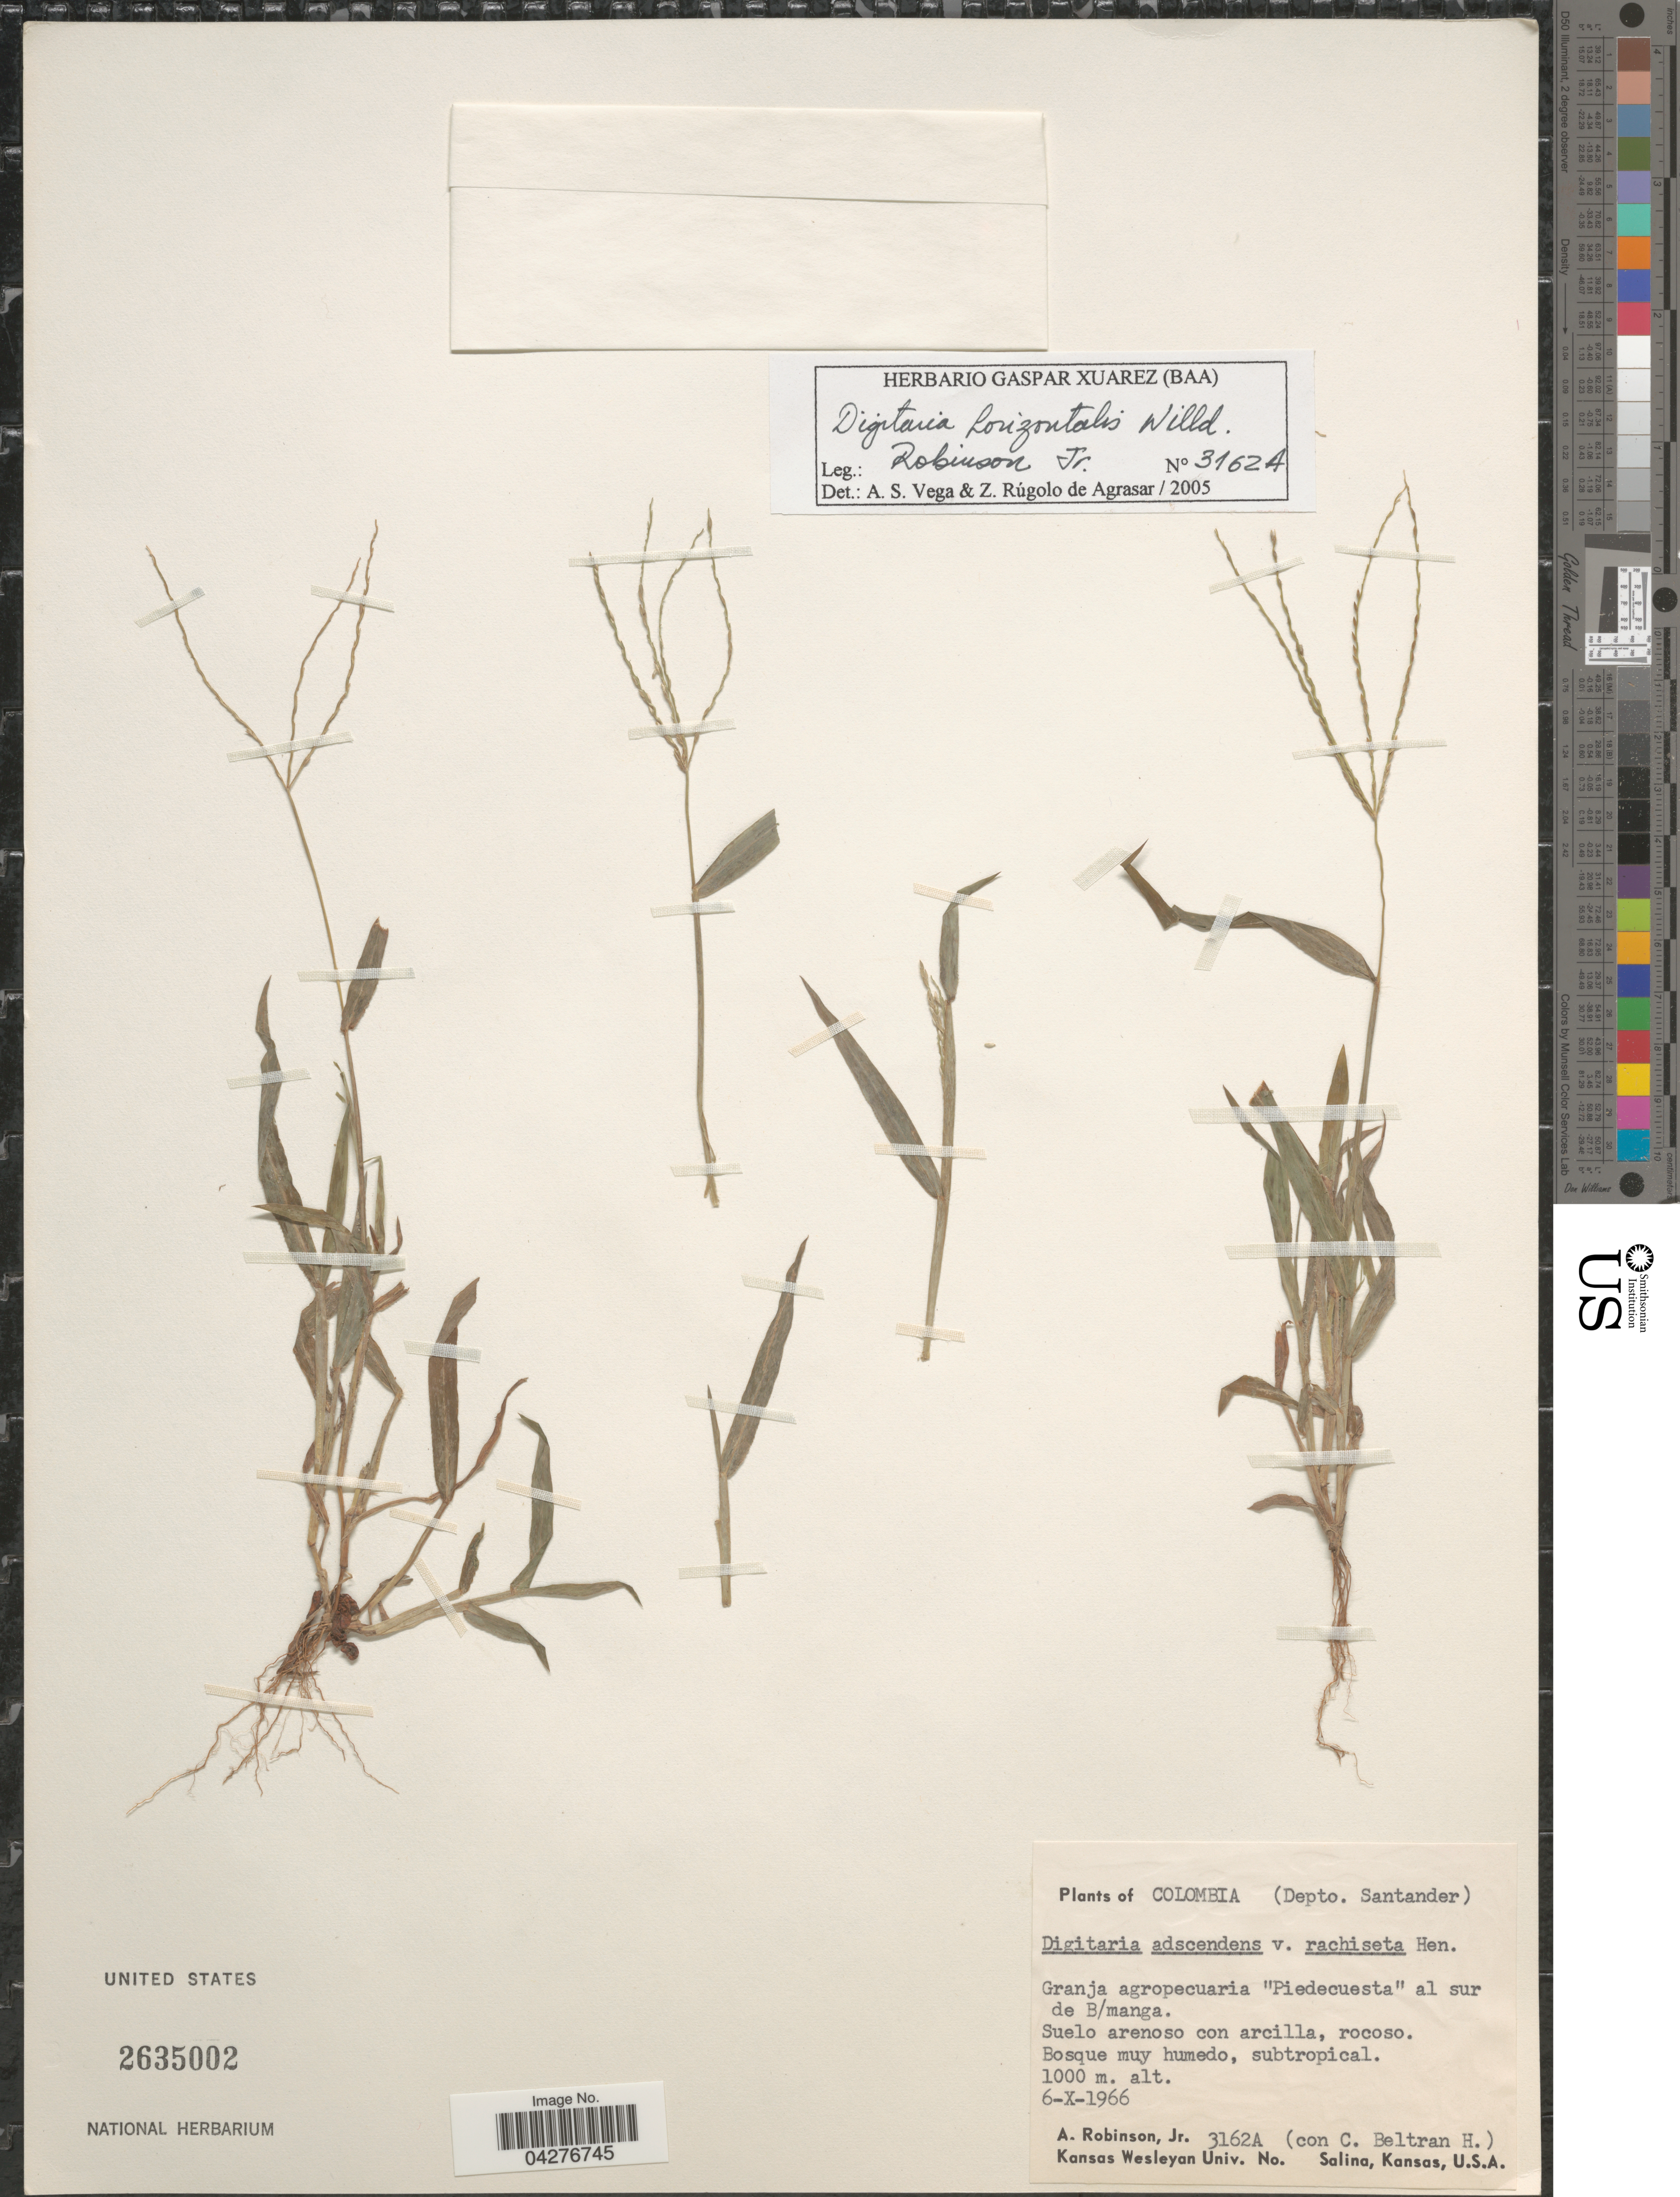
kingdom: Plantae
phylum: Tracheophyta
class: Liliopsida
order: Poales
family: Poaceae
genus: Digitaria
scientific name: Digitaria horizontalis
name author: Willd.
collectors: A. Robinson & C. Beltran H.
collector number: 3162A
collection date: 1966-10-06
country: Colombia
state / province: Santander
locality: (Depto. Santander). Granja agropecuaria "Piedecuesta" al sur de B/manga. Suelo arenoso con arcilla, rocoso.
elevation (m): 1000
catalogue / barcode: US 2635002